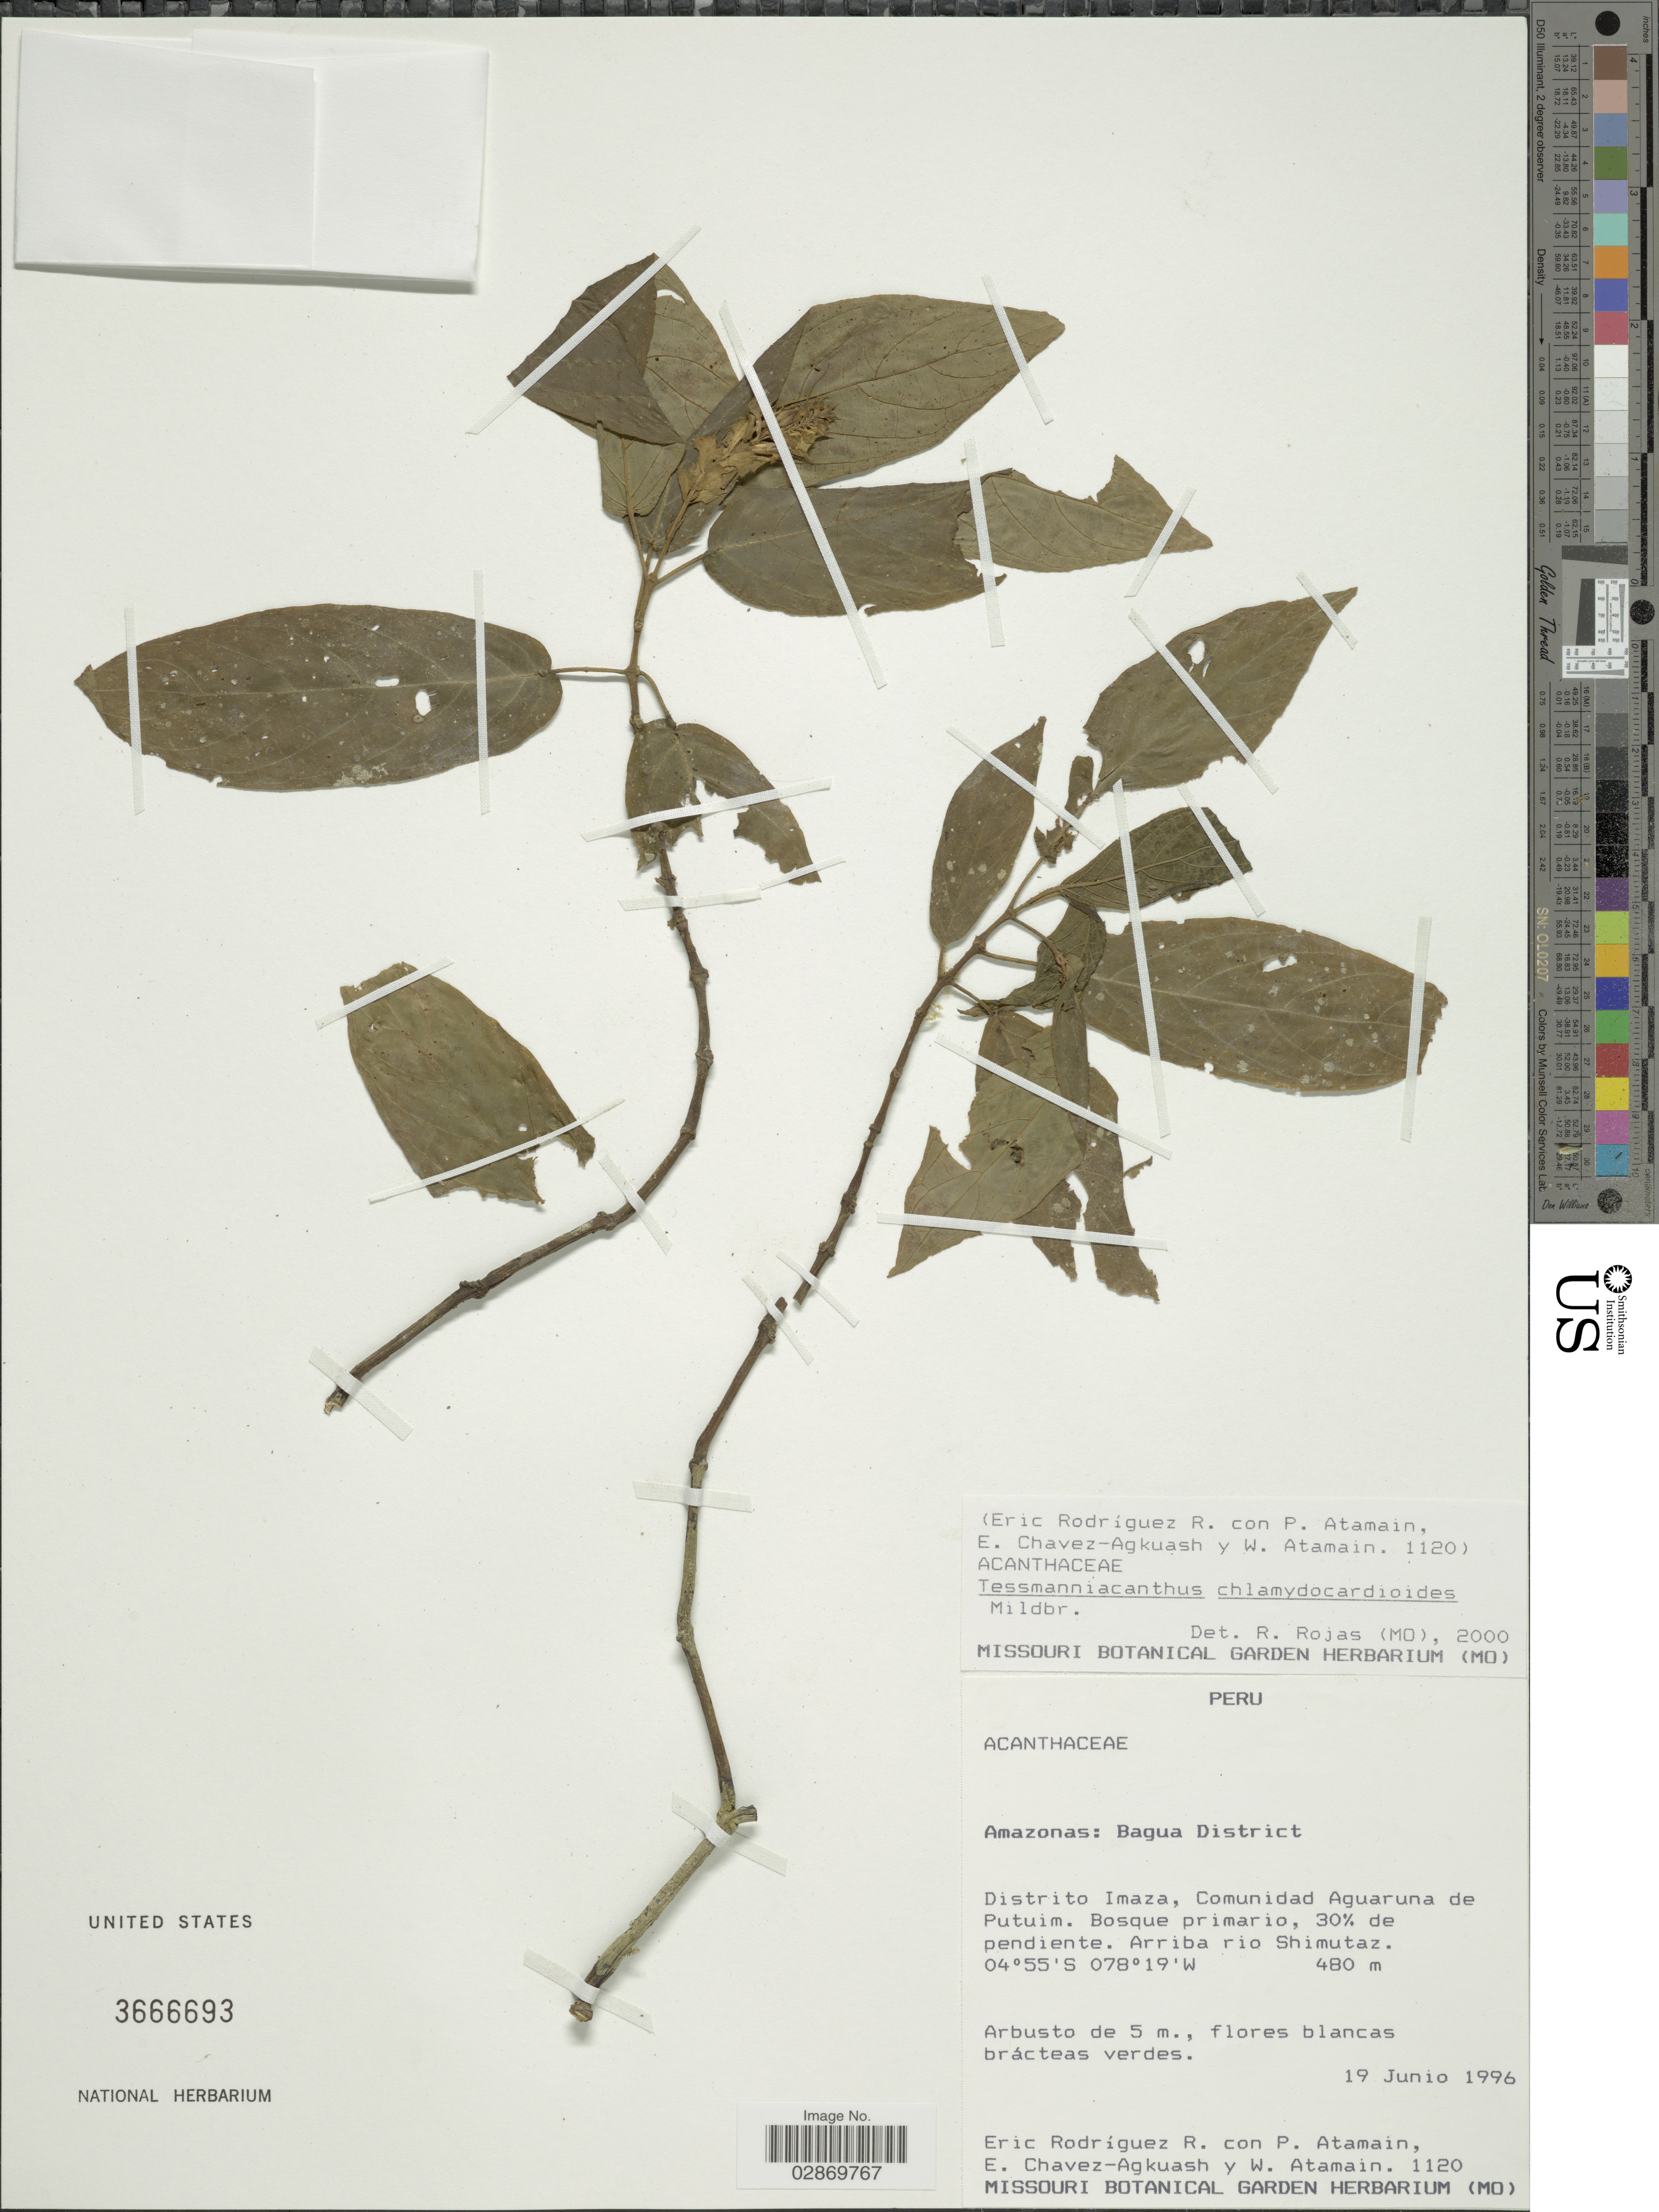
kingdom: Plantae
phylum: Tracheophyta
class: Magnoliopsida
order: Lamiales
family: Acanthaceae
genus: Tessmanniacanthus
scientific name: Tessmanniacanthus chlamydocardioides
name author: Mildbr.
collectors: E. Rodríguez R., P. Atamain, E. Chavez-Agkuash & W. Atamain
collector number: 1120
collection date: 1996-06-19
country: Peru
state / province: Amazonas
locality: Bagua District, Distrito Imaza, Comunidad Aguaruna de Putuim, Arriba rio Shimutaz.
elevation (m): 480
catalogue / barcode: US 3666693